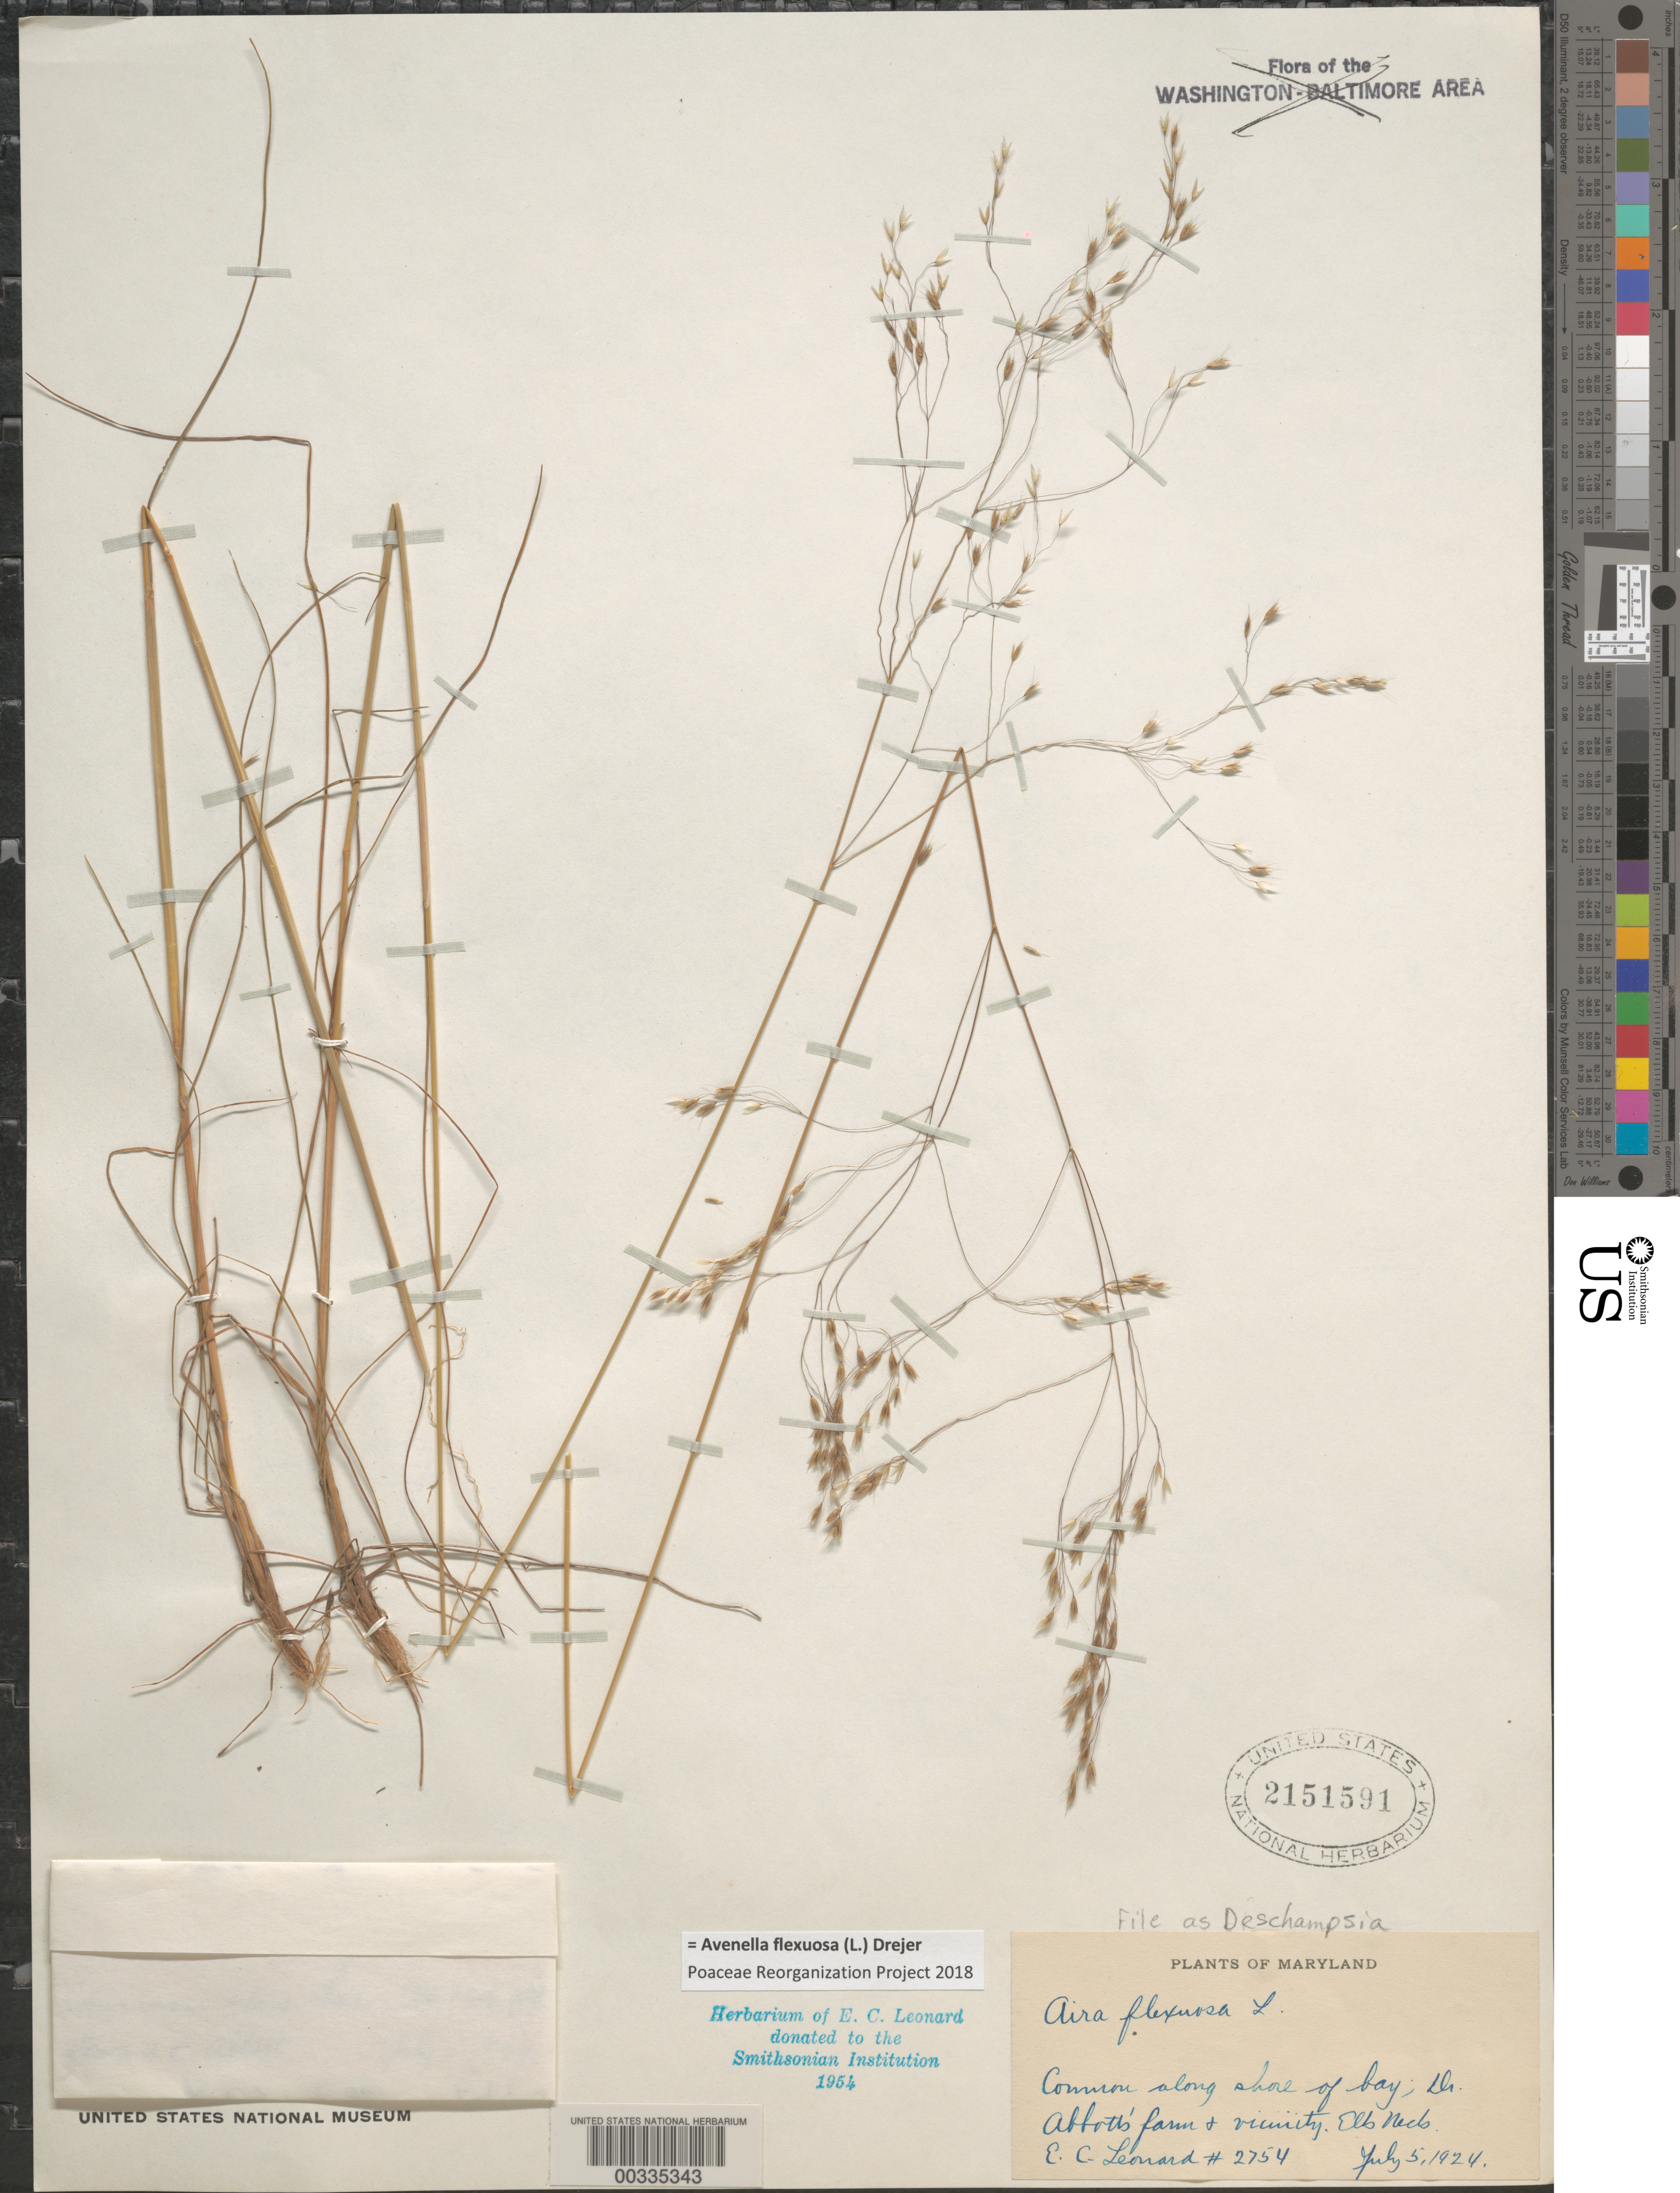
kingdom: Plantae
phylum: Tracheophyta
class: Liliopsida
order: Poales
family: Poaceae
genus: Avenella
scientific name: Avenella flexuosa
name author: (L.) Drejer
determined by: Poaceae Reorganization Project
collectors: E. C. Leonard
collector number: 2754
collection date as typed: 05 Jul 1924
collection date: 1924-07-05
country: United States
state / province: Maryland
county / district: Cecil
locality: Dr. abbott's farm and vicinity, elk neck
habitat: Along shore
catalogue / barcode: US 2151591